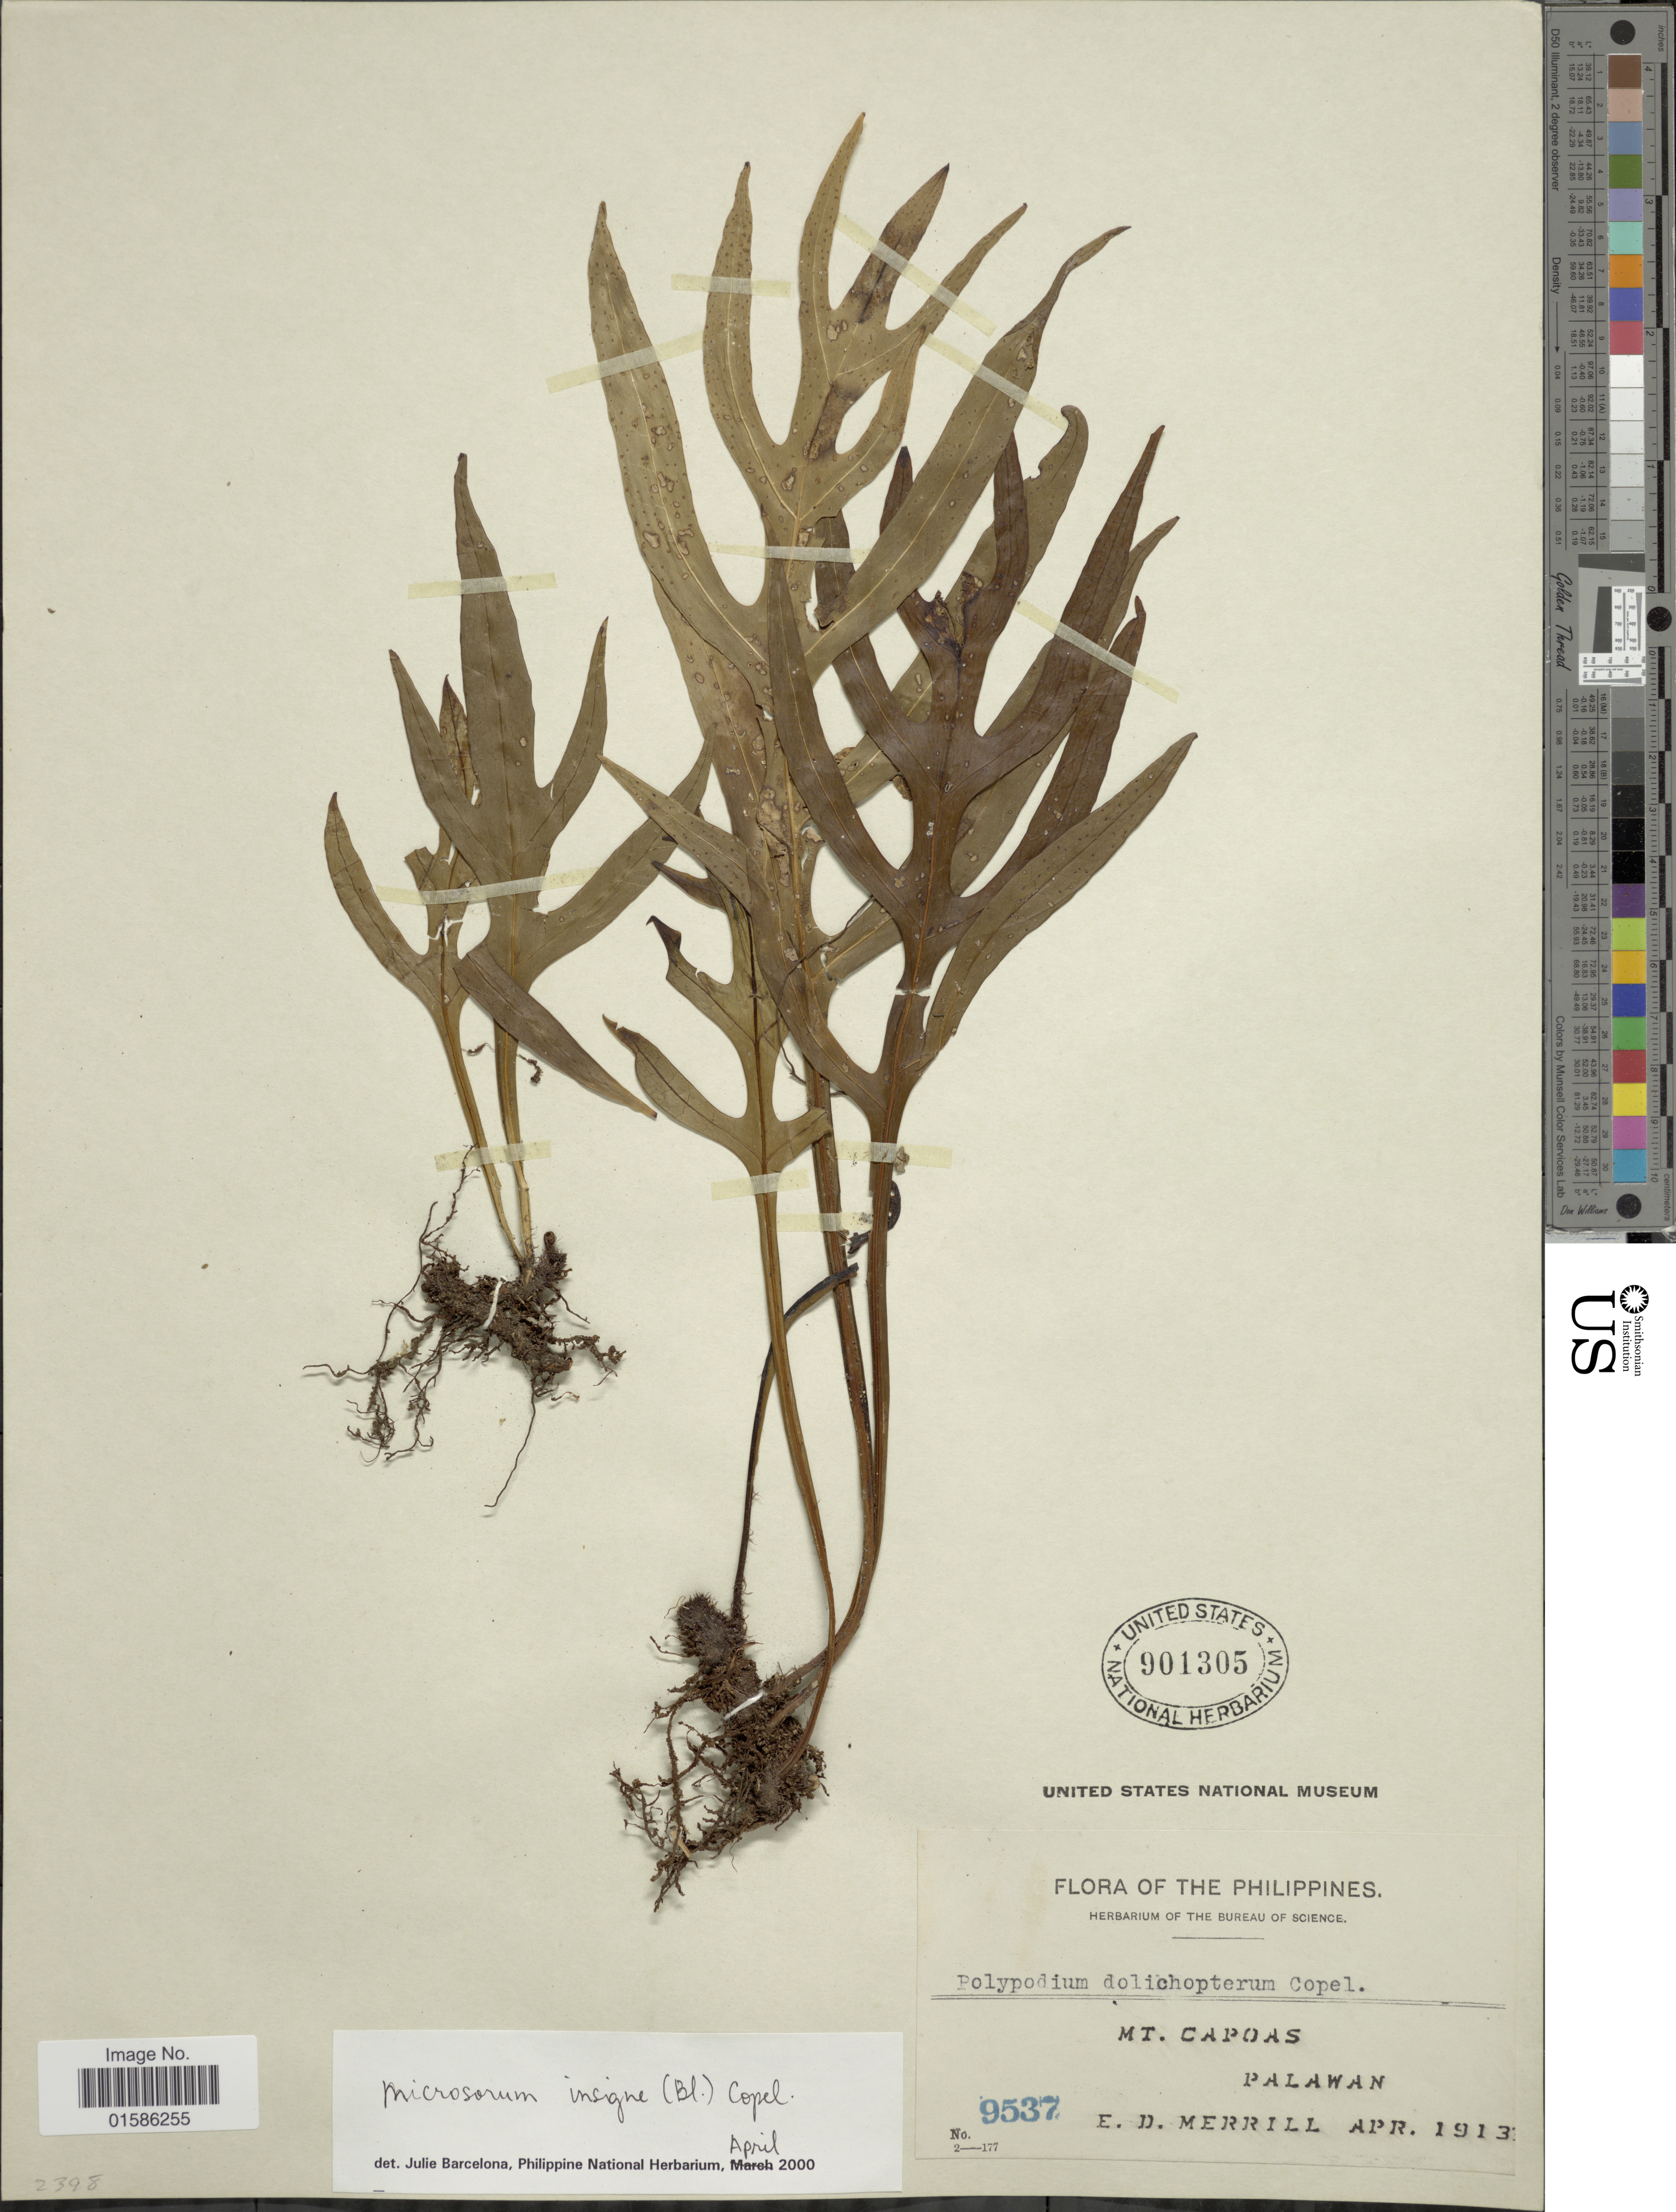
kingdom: Plantae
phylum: Tracheophyta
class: Polypodiopsida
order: Polypodiales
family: Polypodiaceae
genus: Microsorum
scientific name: Microsorum insigne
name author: (Blume) Copel.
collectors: E. D. Merrill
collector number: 9537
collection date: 1913-04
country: Philippines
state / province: Mimaropa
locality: Mt Capoas, Palawan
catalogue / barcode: US 901305